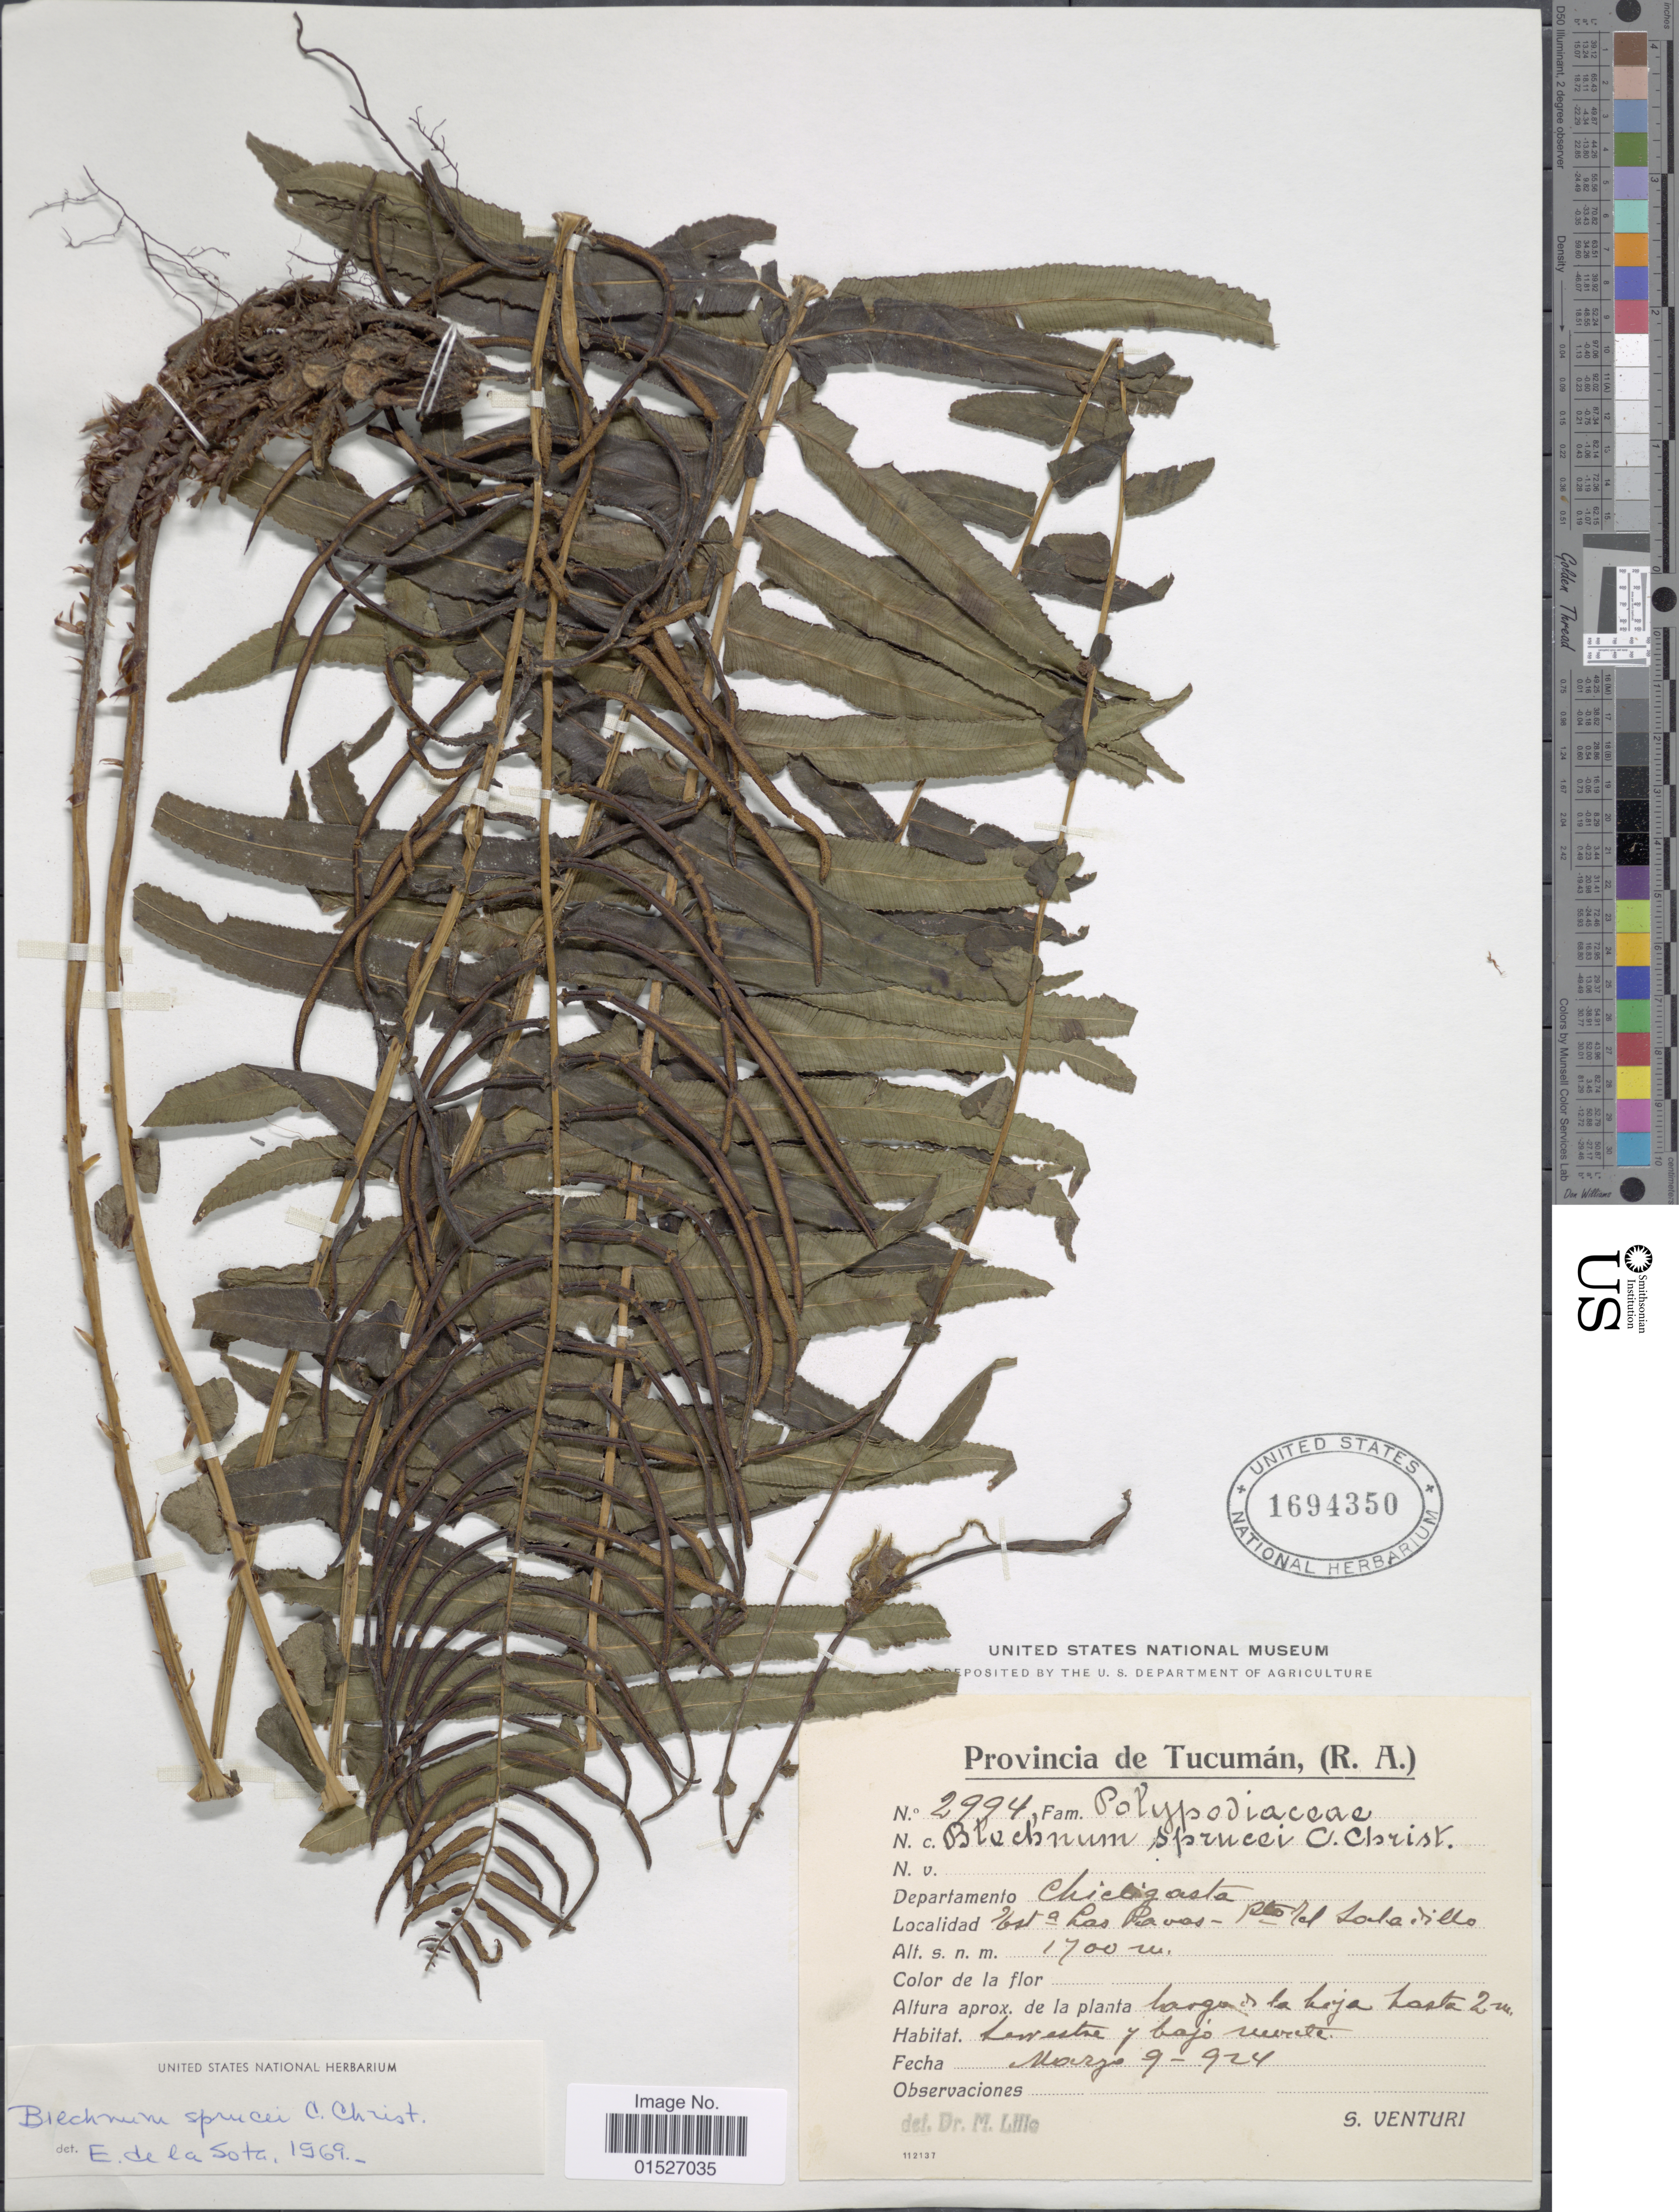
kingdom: Plantae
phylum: Tracheophyta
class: Polypodiopsida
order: Polypodiales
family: Blechnaceae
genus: Blechnum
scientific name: Blechnum sprucei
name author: C. Chr.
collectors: S. Venturi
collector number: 2994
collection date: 1924-03-09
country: Argentina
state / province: Tucuman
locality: Provincia de Tucuman, Departamento Chicligasta, Esta Las Piavas - Pto Ed Saladillo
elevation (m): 1700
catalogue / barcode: US 1694350